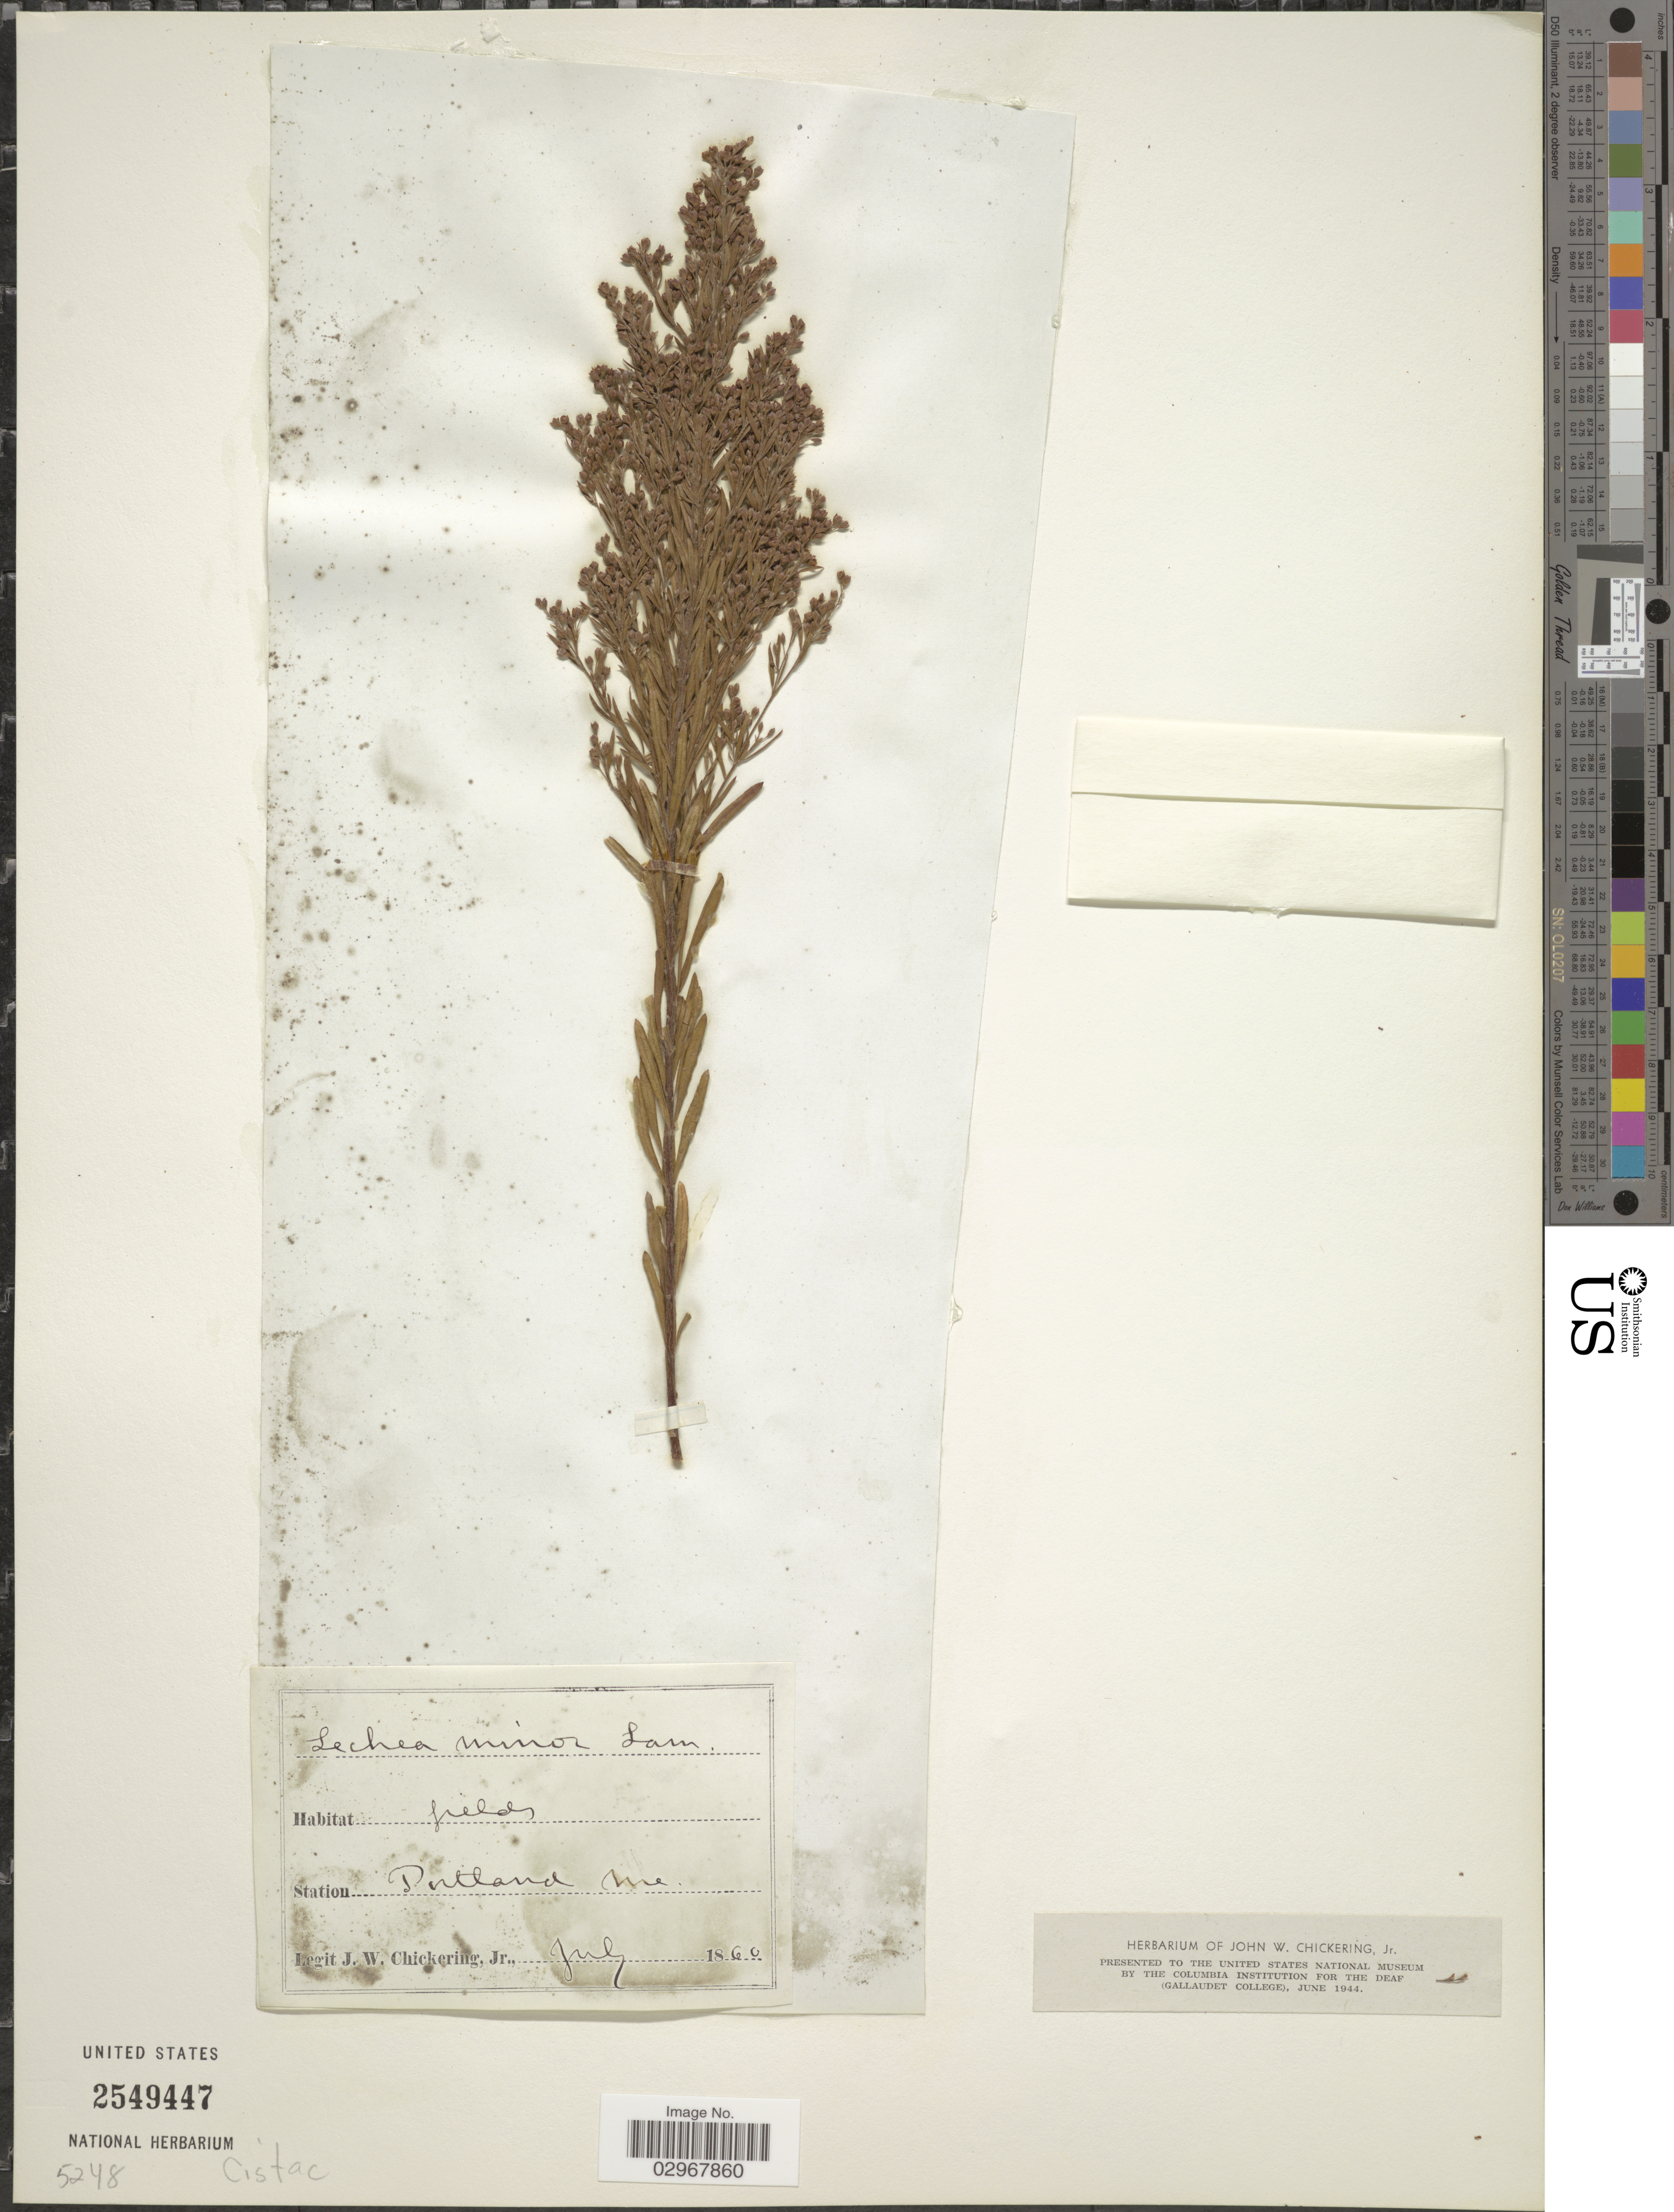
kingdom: Plantae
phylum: Tracheophyta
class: Magnoliopsida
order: Malvales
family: Cistaceae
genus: Lechea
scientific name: Lechea minor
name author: L.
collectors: J. W. Chickering Jr.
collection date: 1860-07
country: United States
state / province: Maine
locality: Portland.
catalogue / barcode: US 2549447